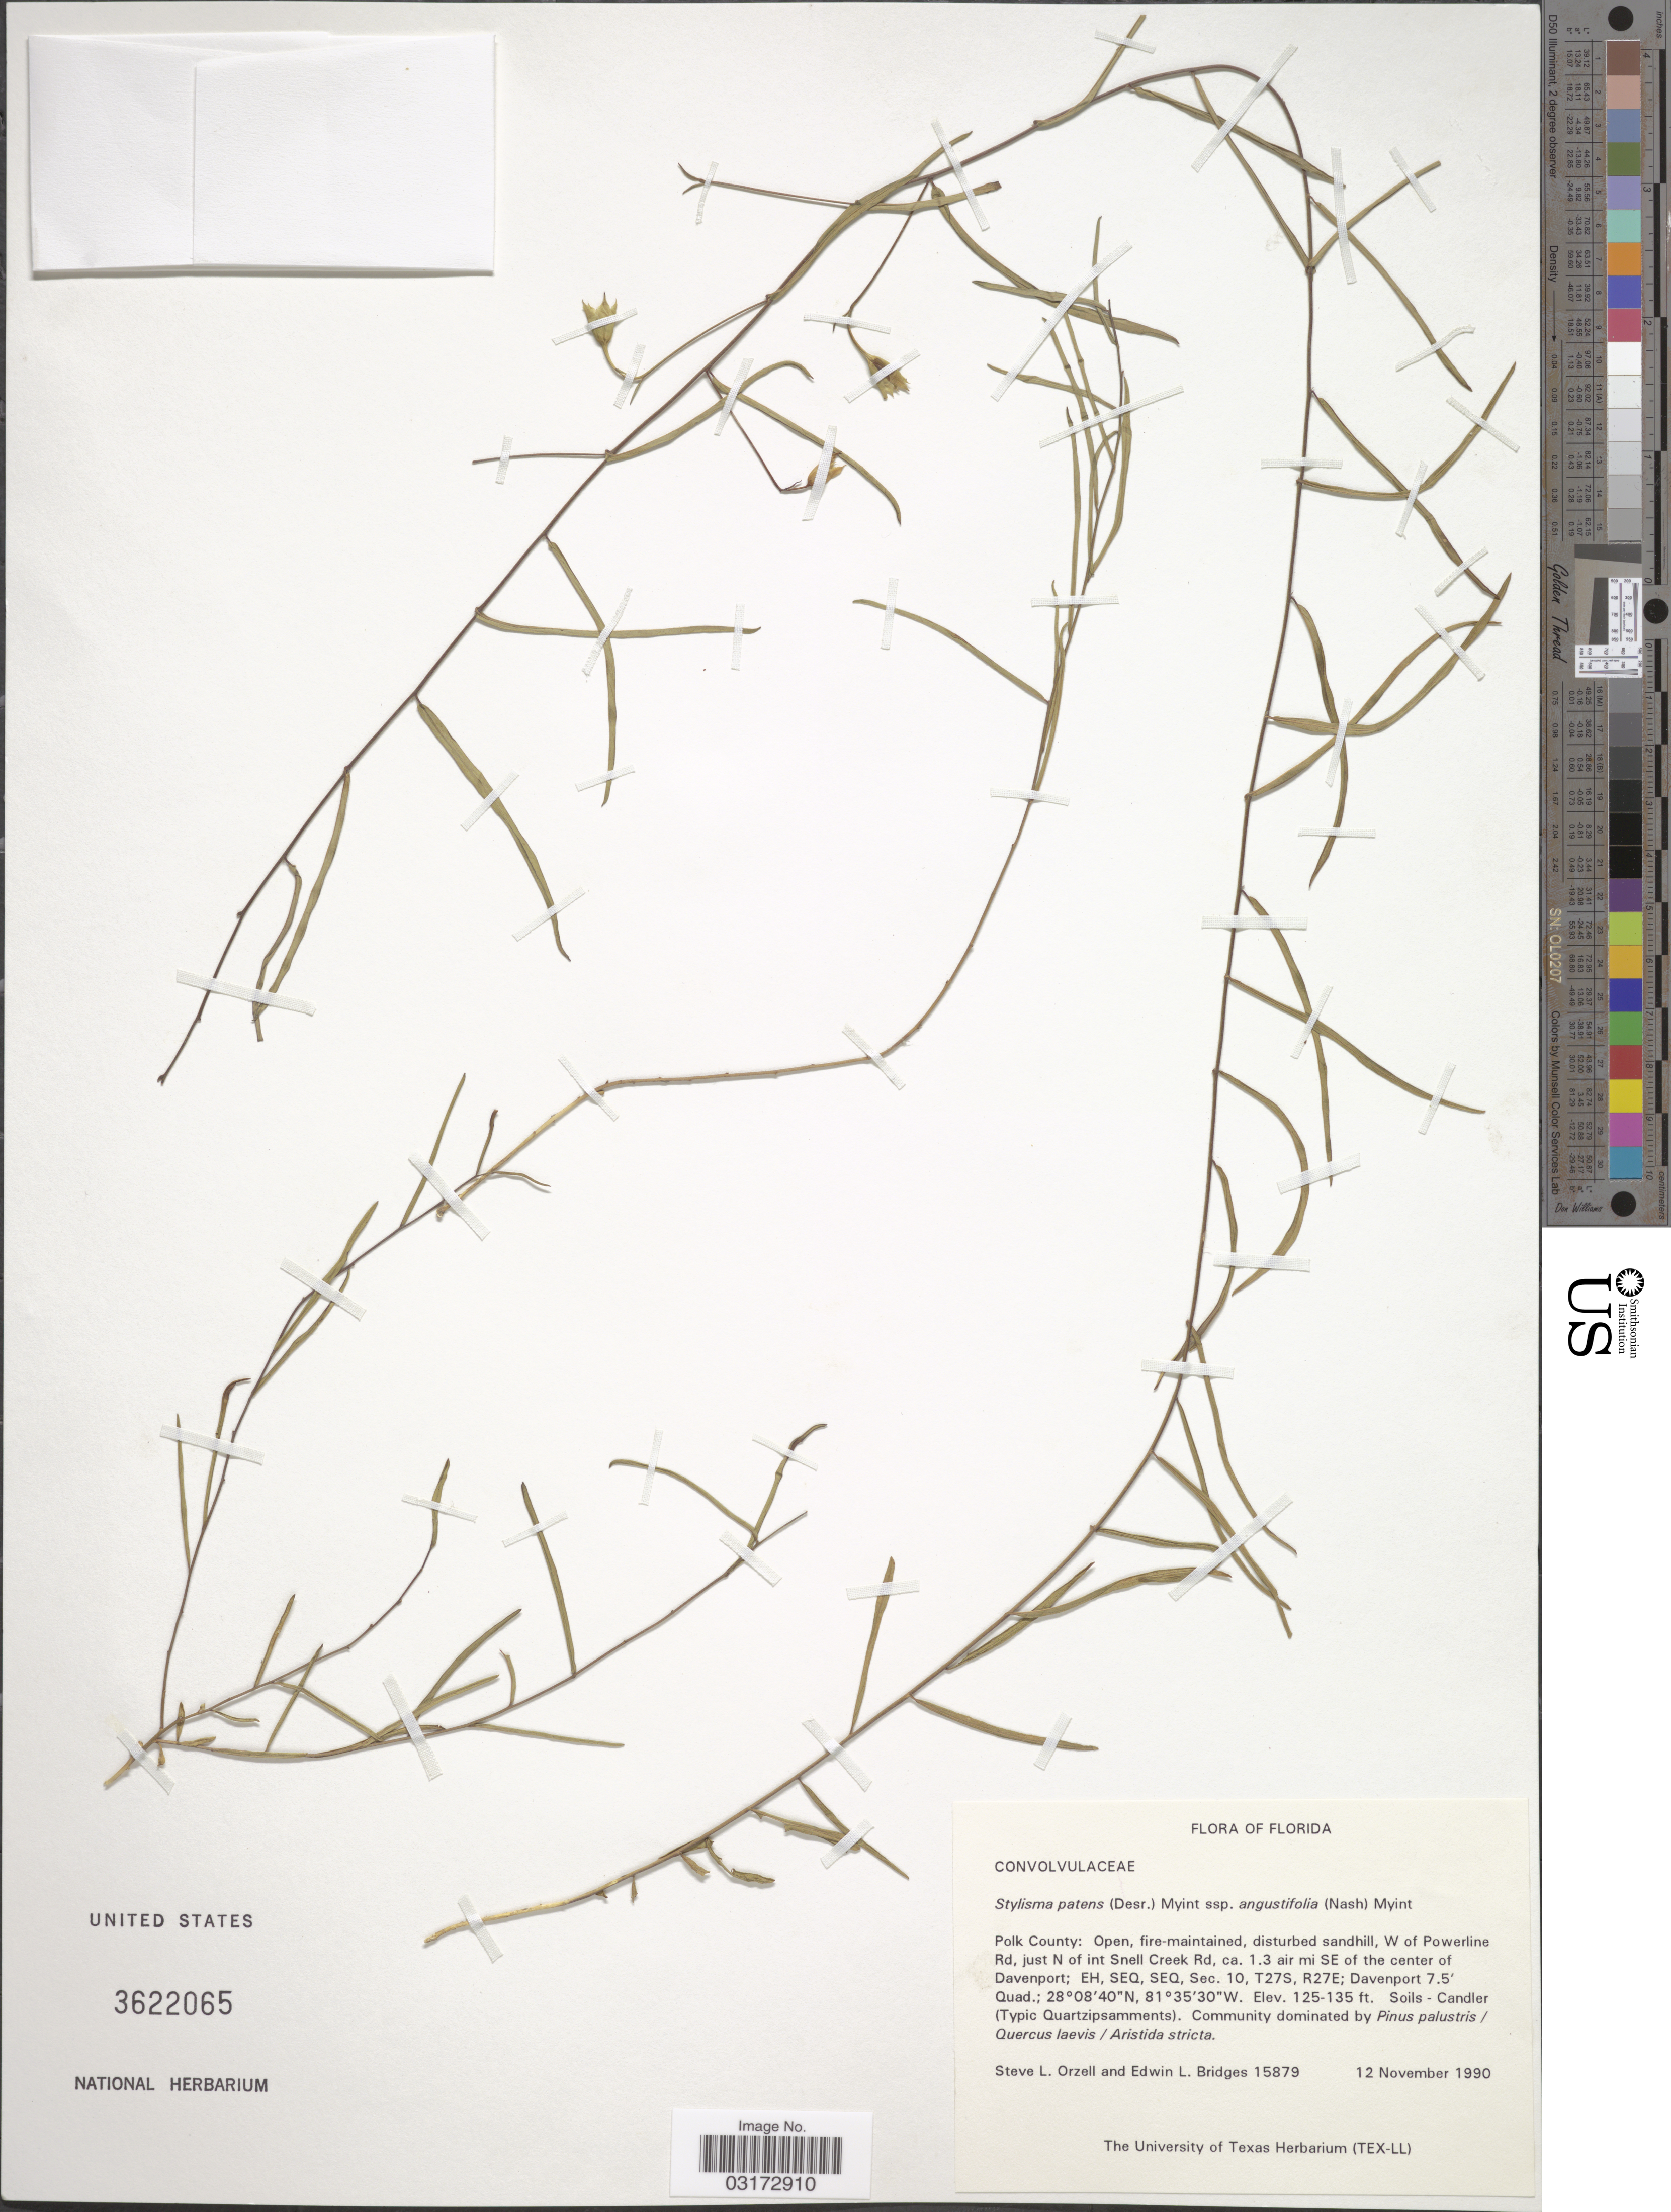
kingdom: Plantae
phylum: Tracheophyta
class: Magnoliopsida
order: Solanales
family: Convolvulaceae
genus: Stylisma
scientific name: Stylisma angustifolia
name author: (Nash) House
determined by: Strong, Mark T., (BOT), Smithsonian Institution - National Museum of Natural History (UNITED STATES)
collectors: S. Orzell & E. Bridges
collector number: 15879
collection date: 1990-11-12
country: United States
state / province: Florida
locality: Polk County: Open, fire-maintained, disturbed sandhill, W of Powerline Rd, just N of int Snell Creek Rd, ca. 1.3 air mi SE of the center of Davenport; EH, SEQ, SEQ, Sec. 10, T27S, R27E; Davenport 7.5'.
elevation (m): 38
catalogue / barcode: US 3622065